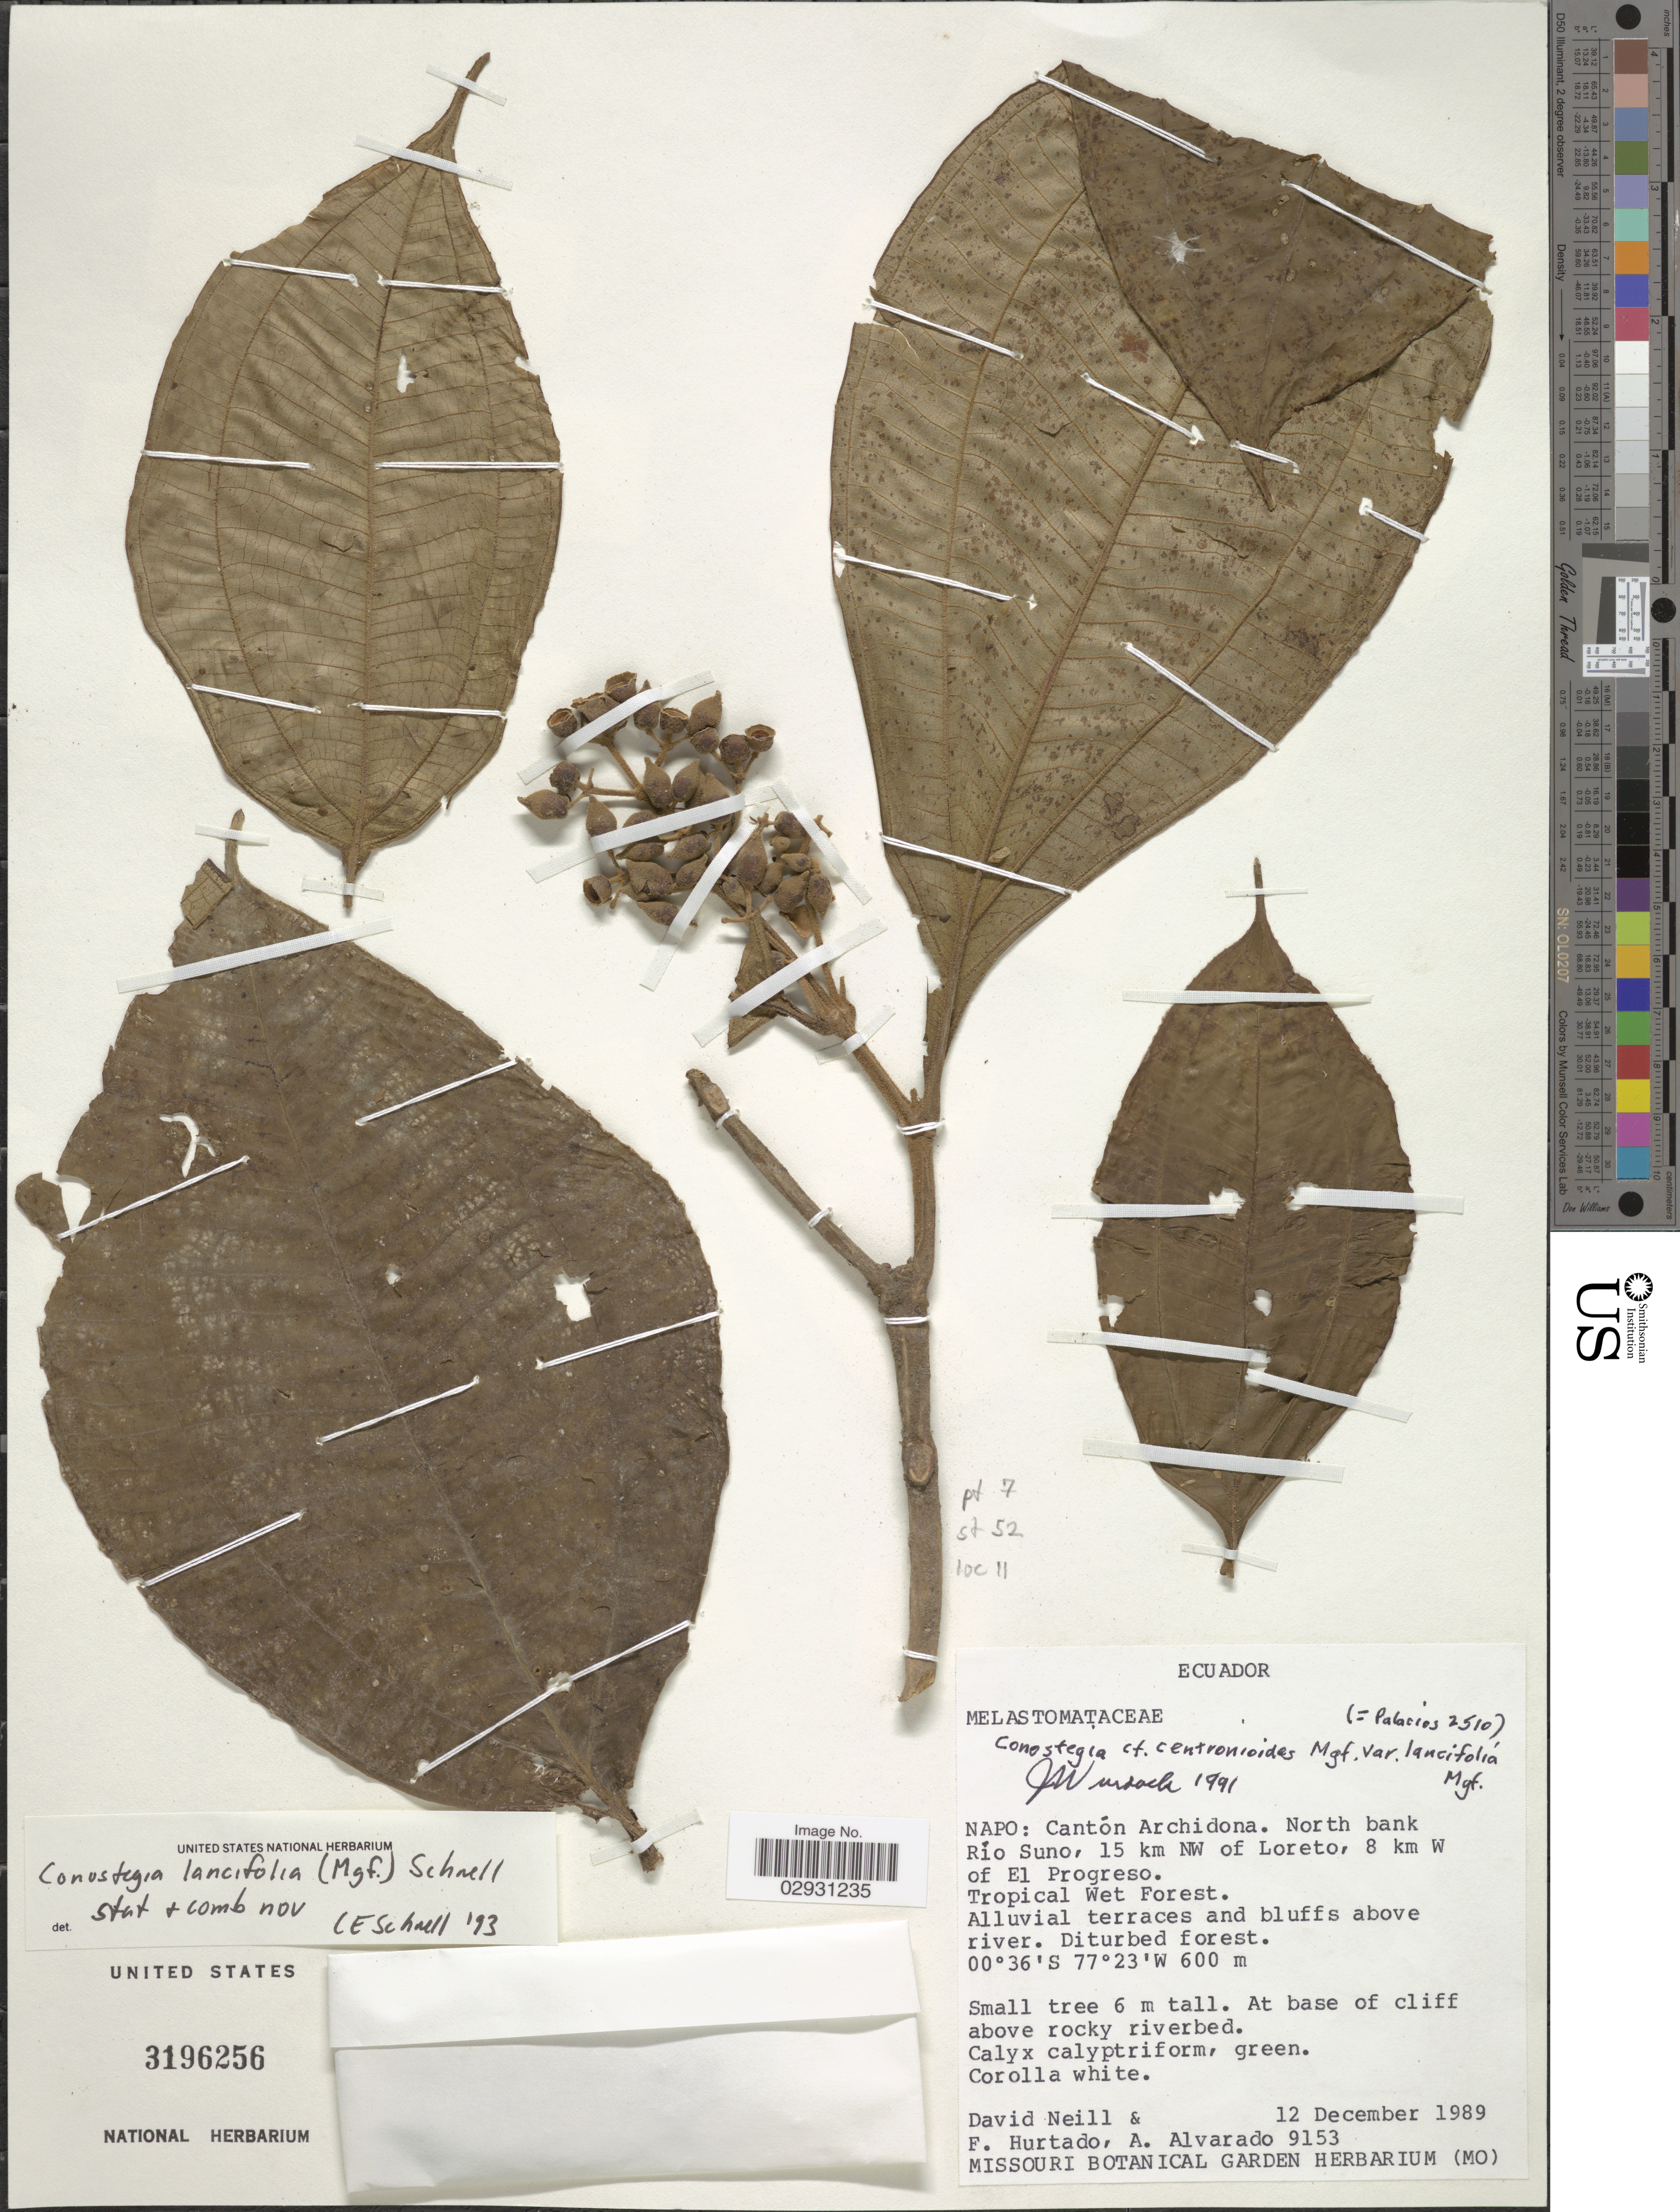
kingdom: Plantae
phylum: Tracheophyta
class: Magnoliopsida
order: Myrtales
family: Melastomataceae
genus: Conostegia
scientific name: Conostegia centronioides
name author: Markgr.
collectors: D. Neill, F. Hurtado & A. Alvarado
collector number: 9153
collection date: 1989-12-12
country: Ecuador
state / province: Napo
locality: Cantón Archidona. North bank Río Suno, 15 km NW of Loreto, 8 km W of El Progreso.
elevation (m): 600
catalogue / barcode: US 3196256